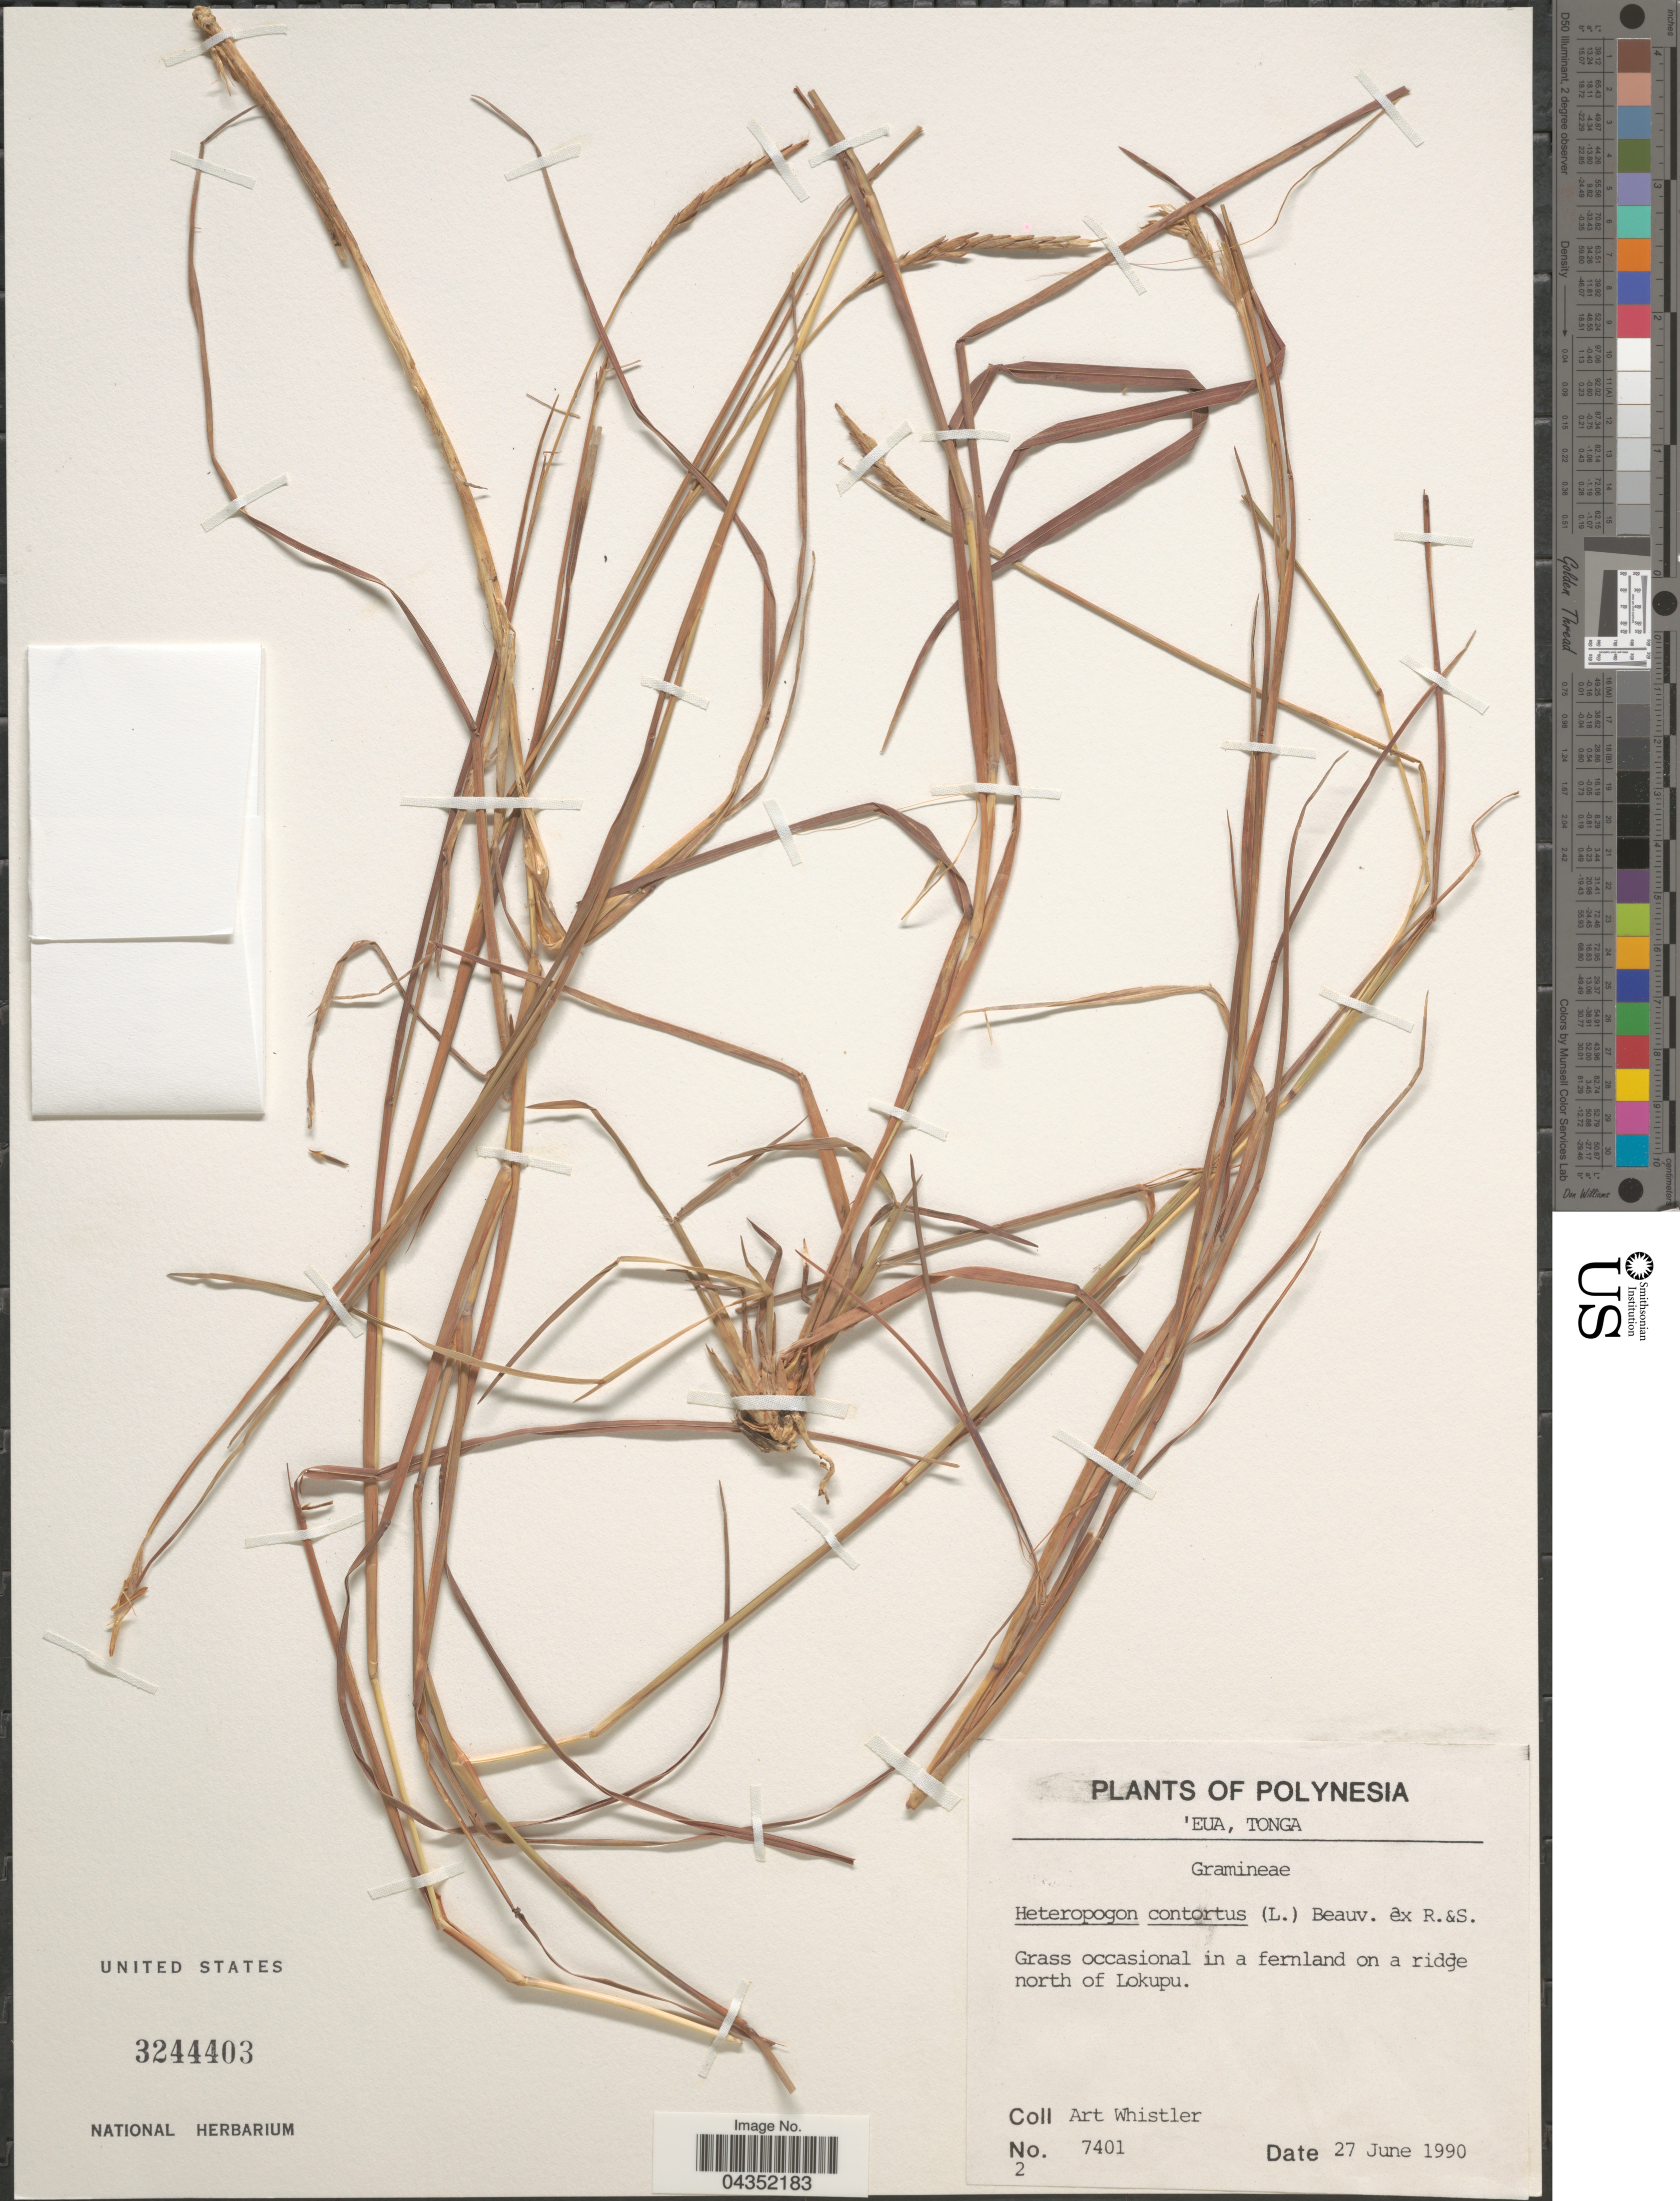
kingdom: Plantae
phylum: Tracheophyta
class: Liliopsida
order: Poales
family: Poaceae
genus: Heteropogon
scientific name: Heteropogon contortus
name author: (L.) P. Beauv. ex Roem. & Schult.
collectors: A. Whistler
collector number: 7401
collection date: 1990-06-27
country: Tonga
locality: Polynesia [unsure placement]. 'Eua. Grass occasional in a fernland on a ridge north of Lokupu.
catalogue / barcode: US 3244403